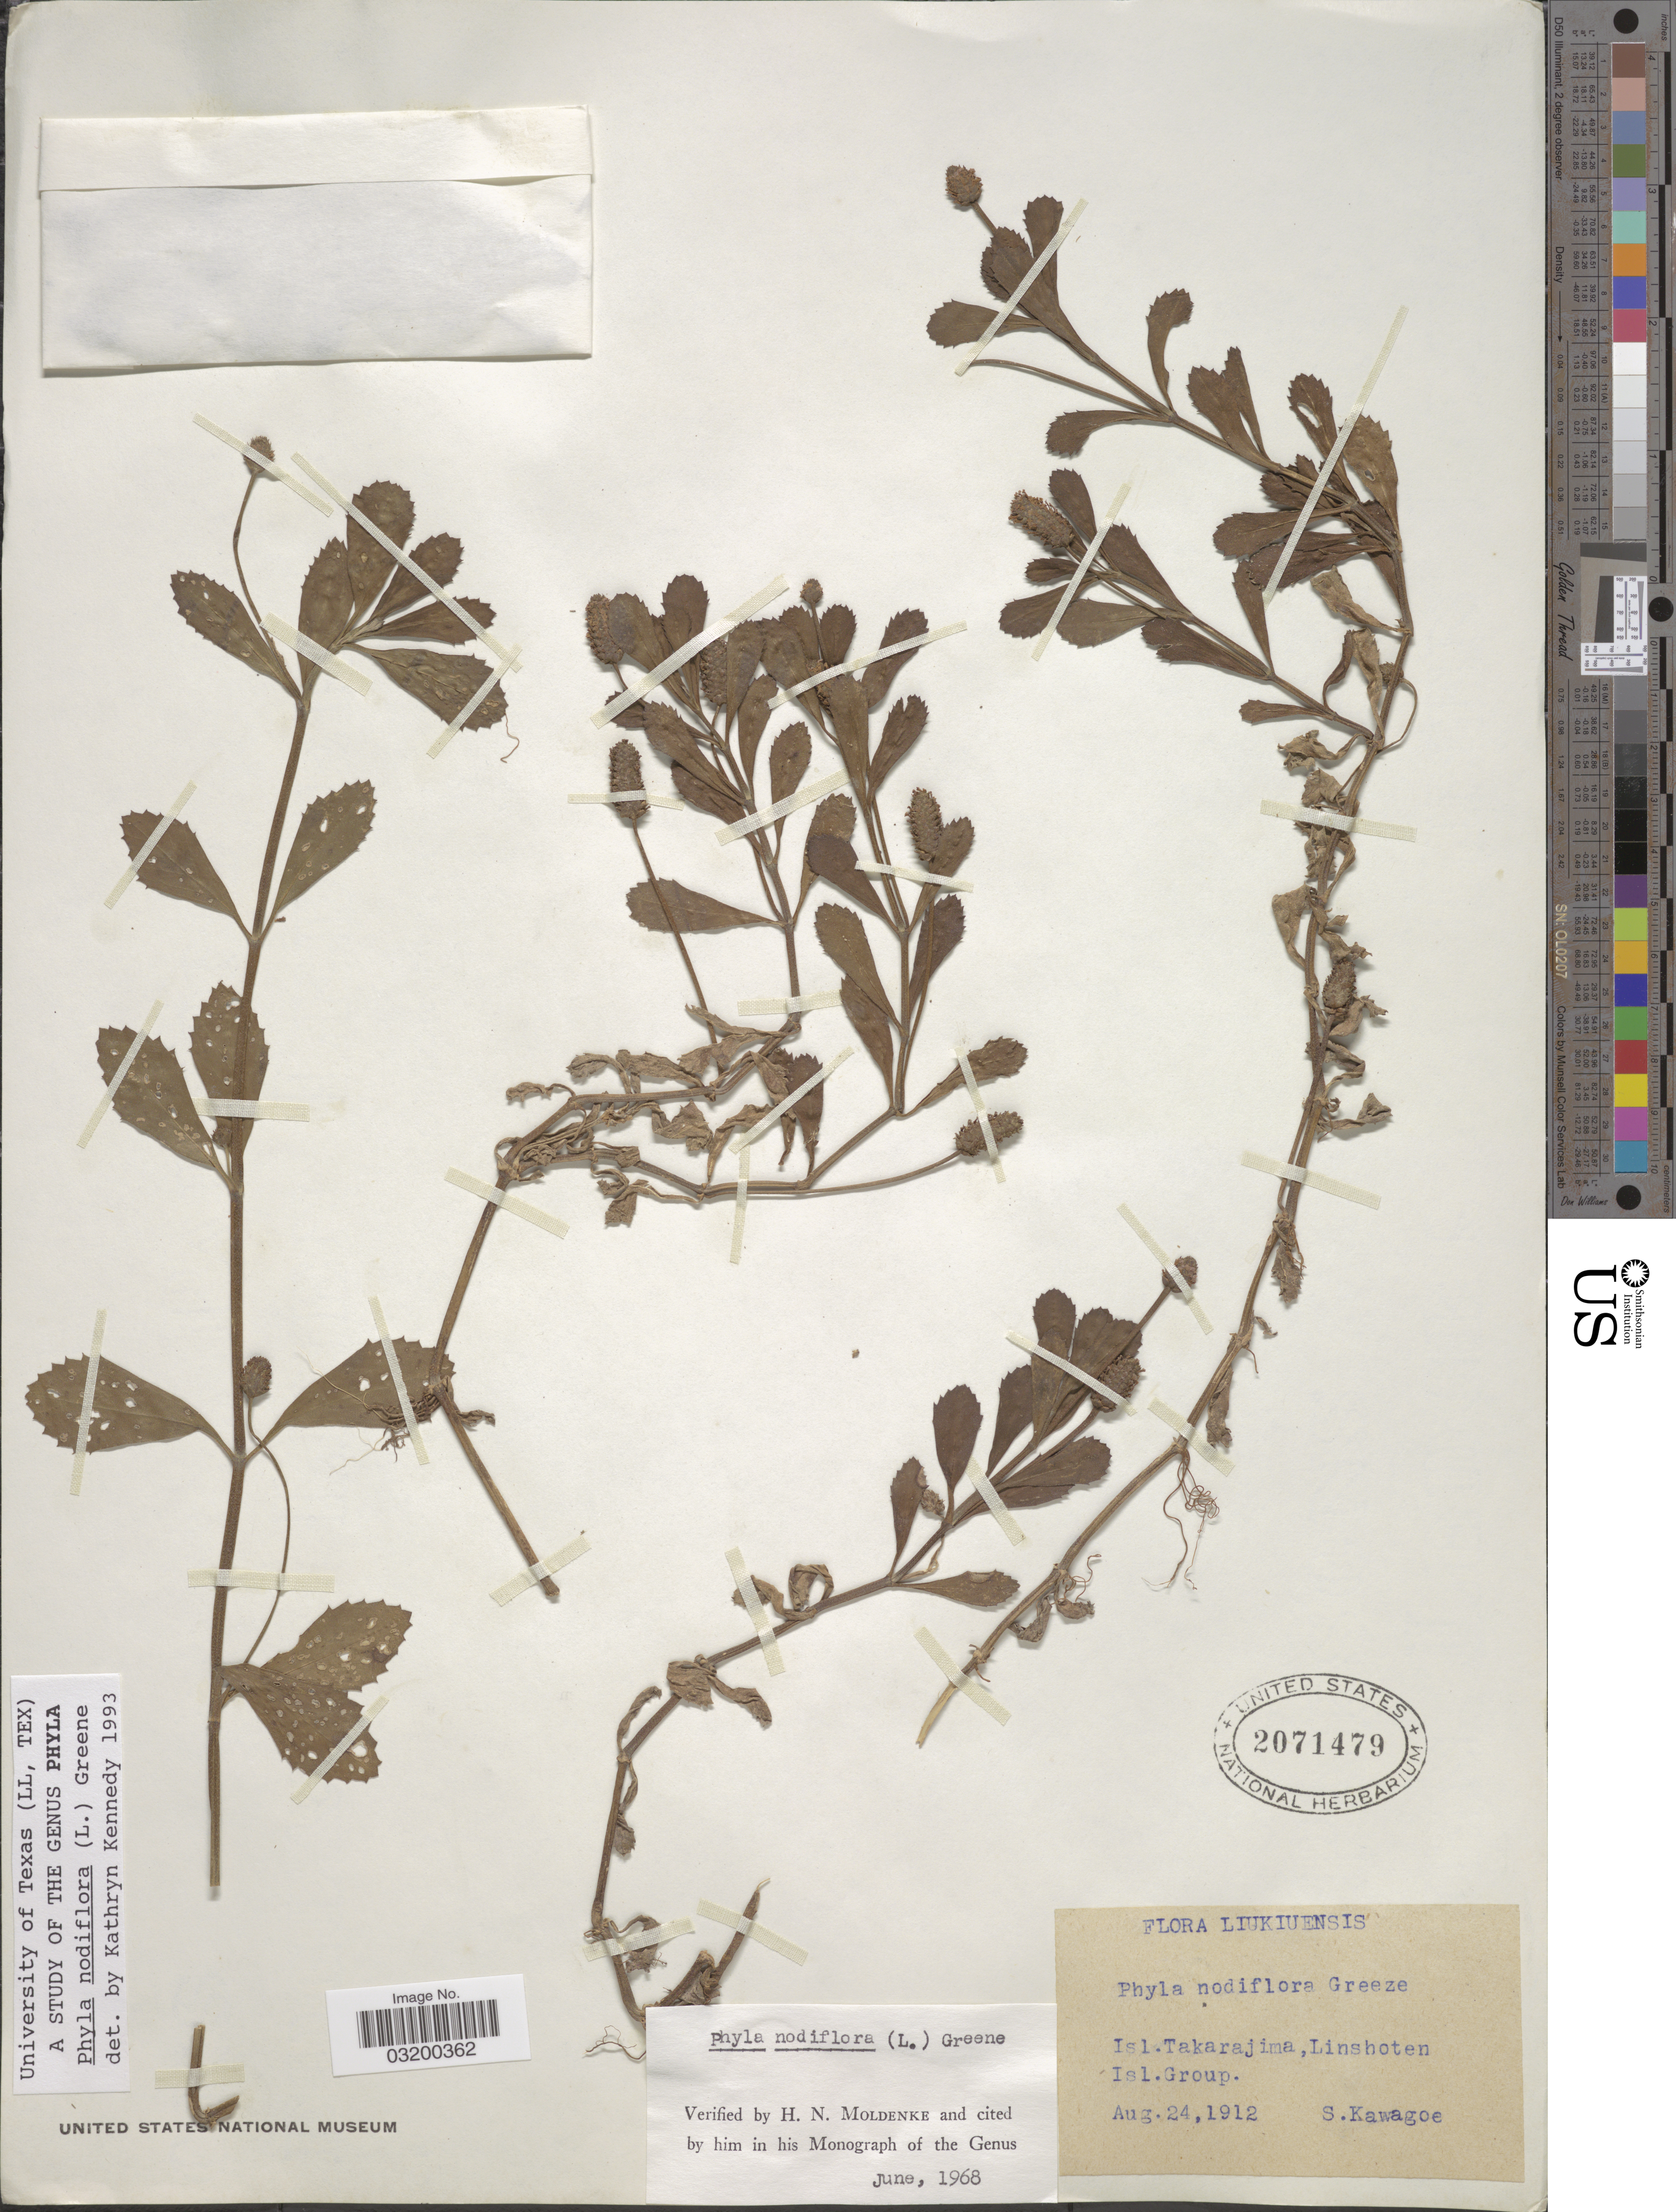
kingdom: Plantae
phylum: Tracheophyta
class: Magnoliopsida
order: Lamiales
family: Verbenaceae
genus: Phyla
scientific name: Phyla nodiflora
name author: (L.) Greene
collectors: S. Kawagoe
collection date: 1912-08-24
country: Japan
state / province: Okinawa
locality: Liukiuensis. Isl. Takarajima, Linshoten Isl. Group.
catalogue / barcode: US 2071479